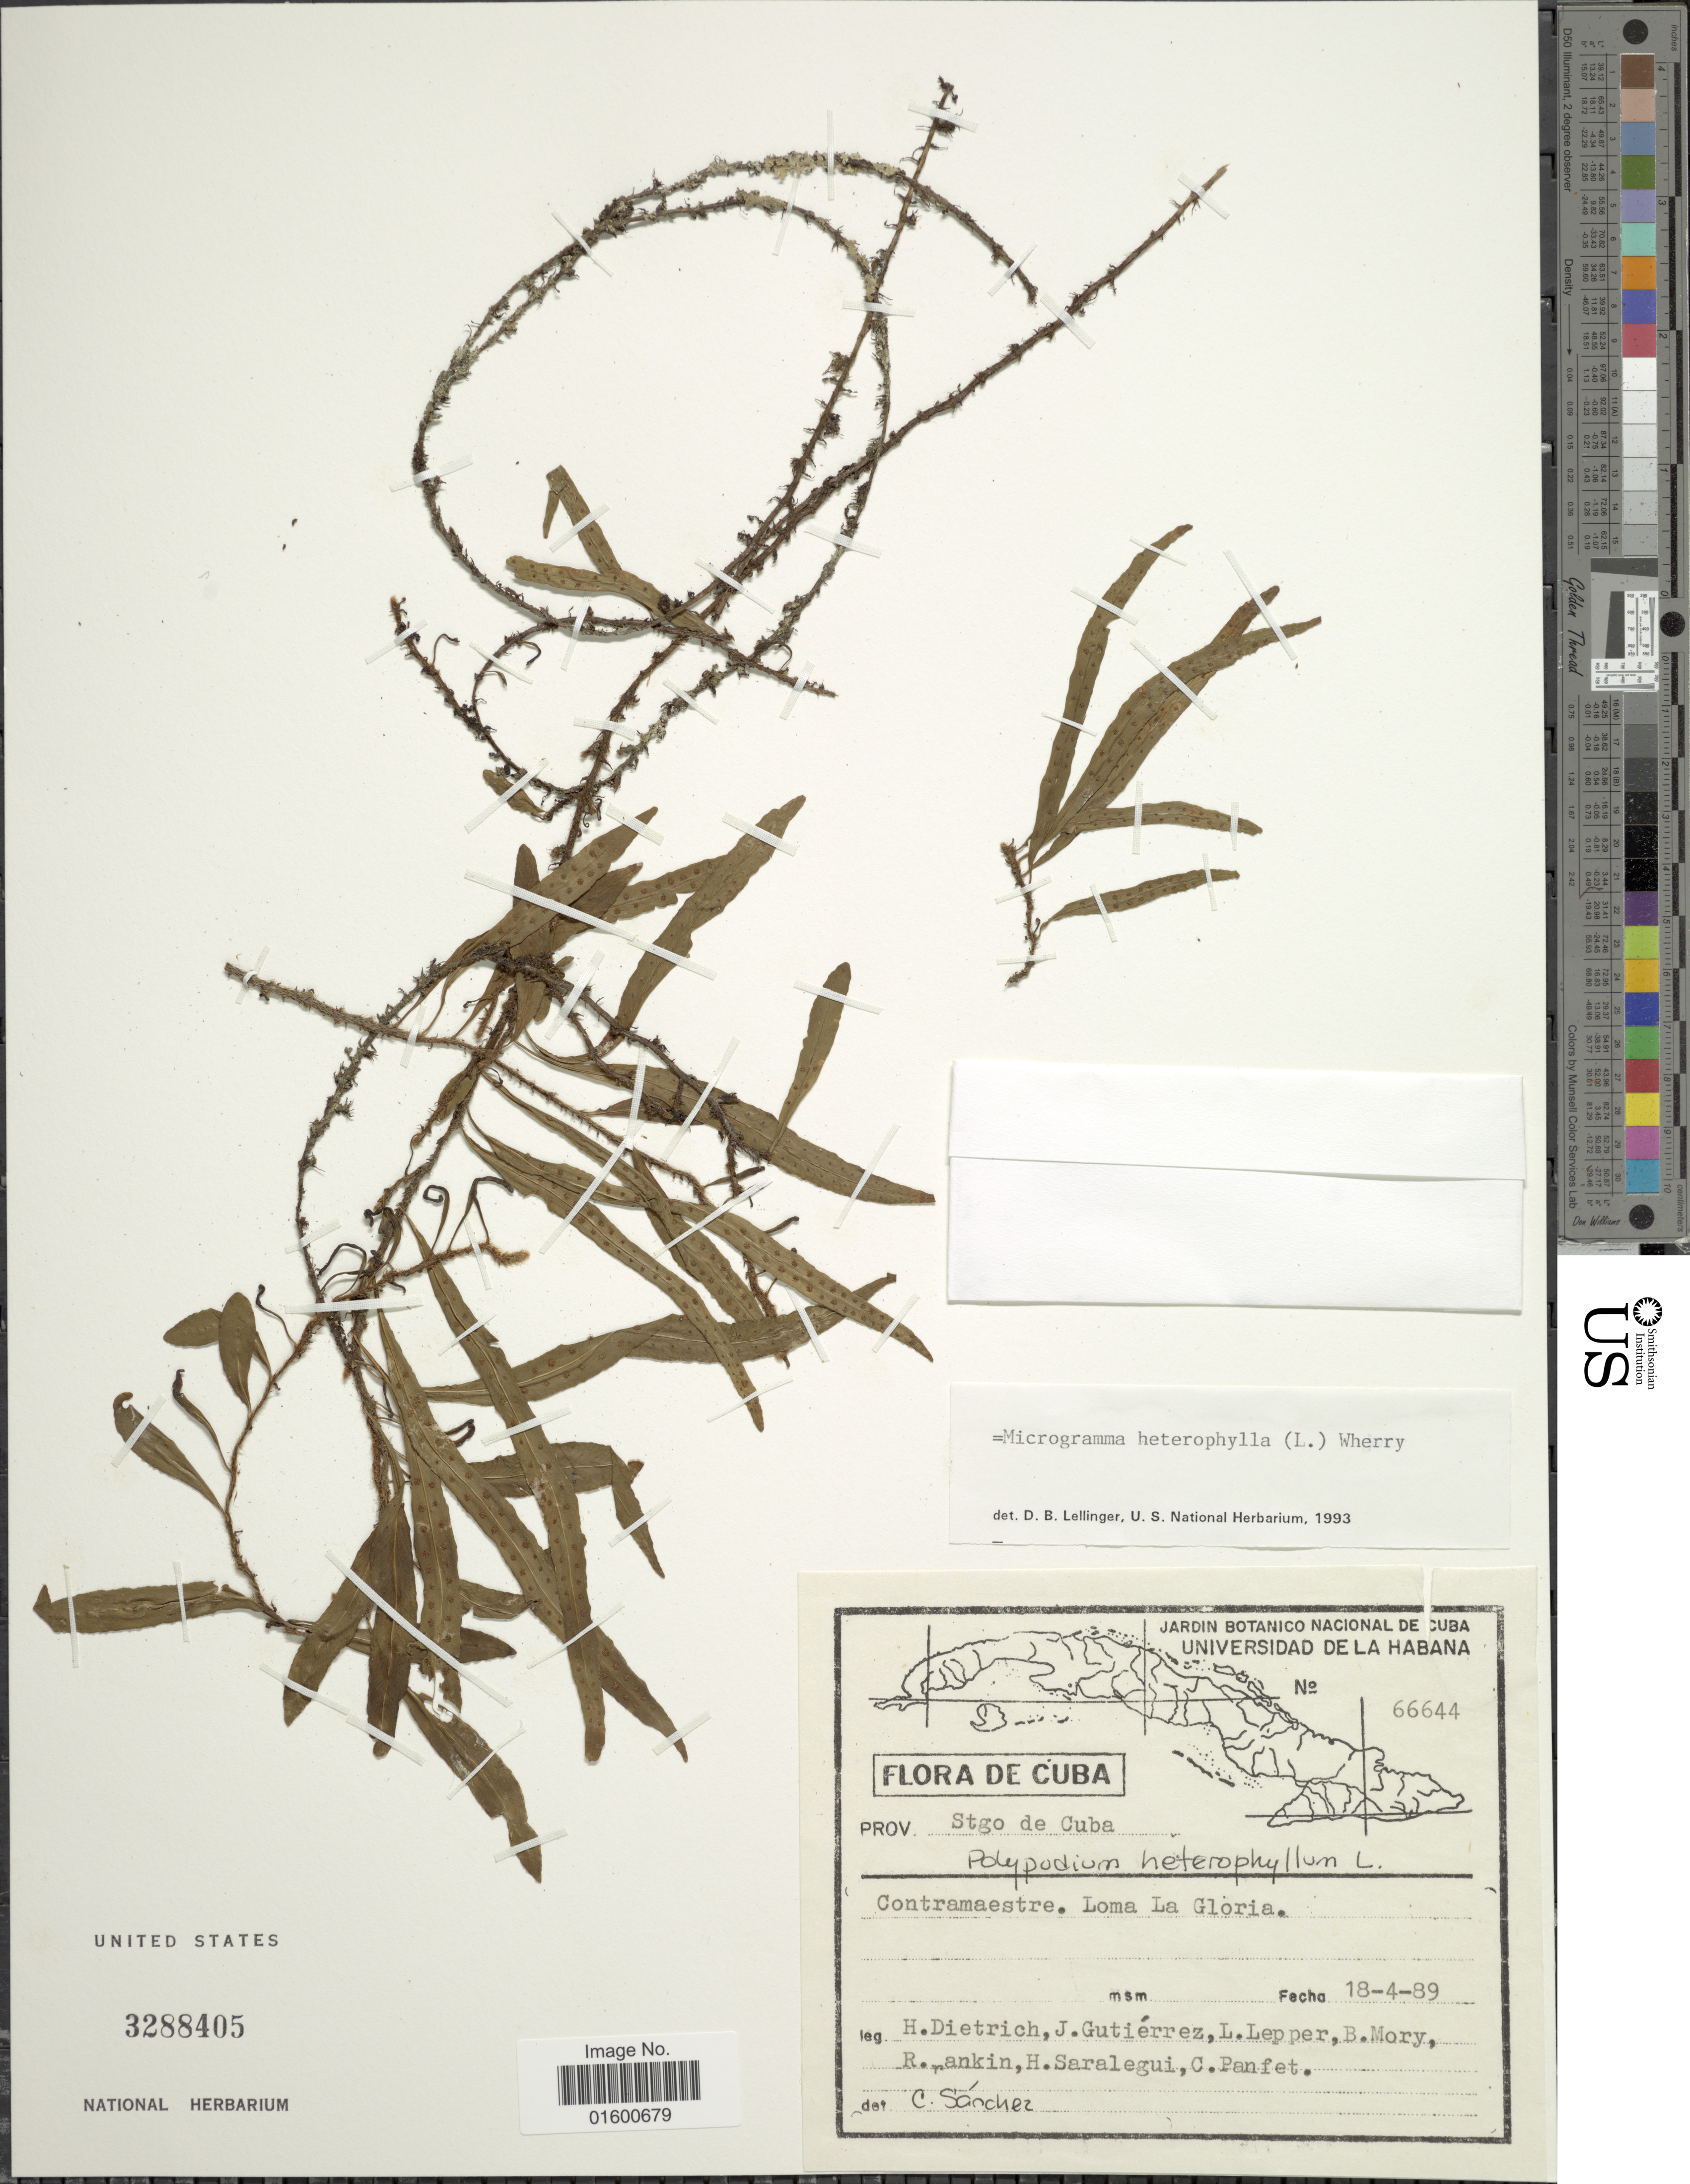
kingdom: Plantae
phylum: Tracheophyta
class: Polypodiopsida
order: Polypodiales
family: Polypodiaceae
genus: Microgramma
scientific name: Microgramma heterophylla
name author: (L.) Wherry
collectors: H. Dietrich, J. Gutiérrez, L. Lepper, B. Mory & et al.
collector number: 66644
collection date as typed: Transcribed d/m/y: 18/4/89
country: Cuba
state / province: Santiago de Cuba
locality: Prov. Stgo de Cuba, Contramaestre, Loma La Gloria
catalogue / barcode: US 3288405